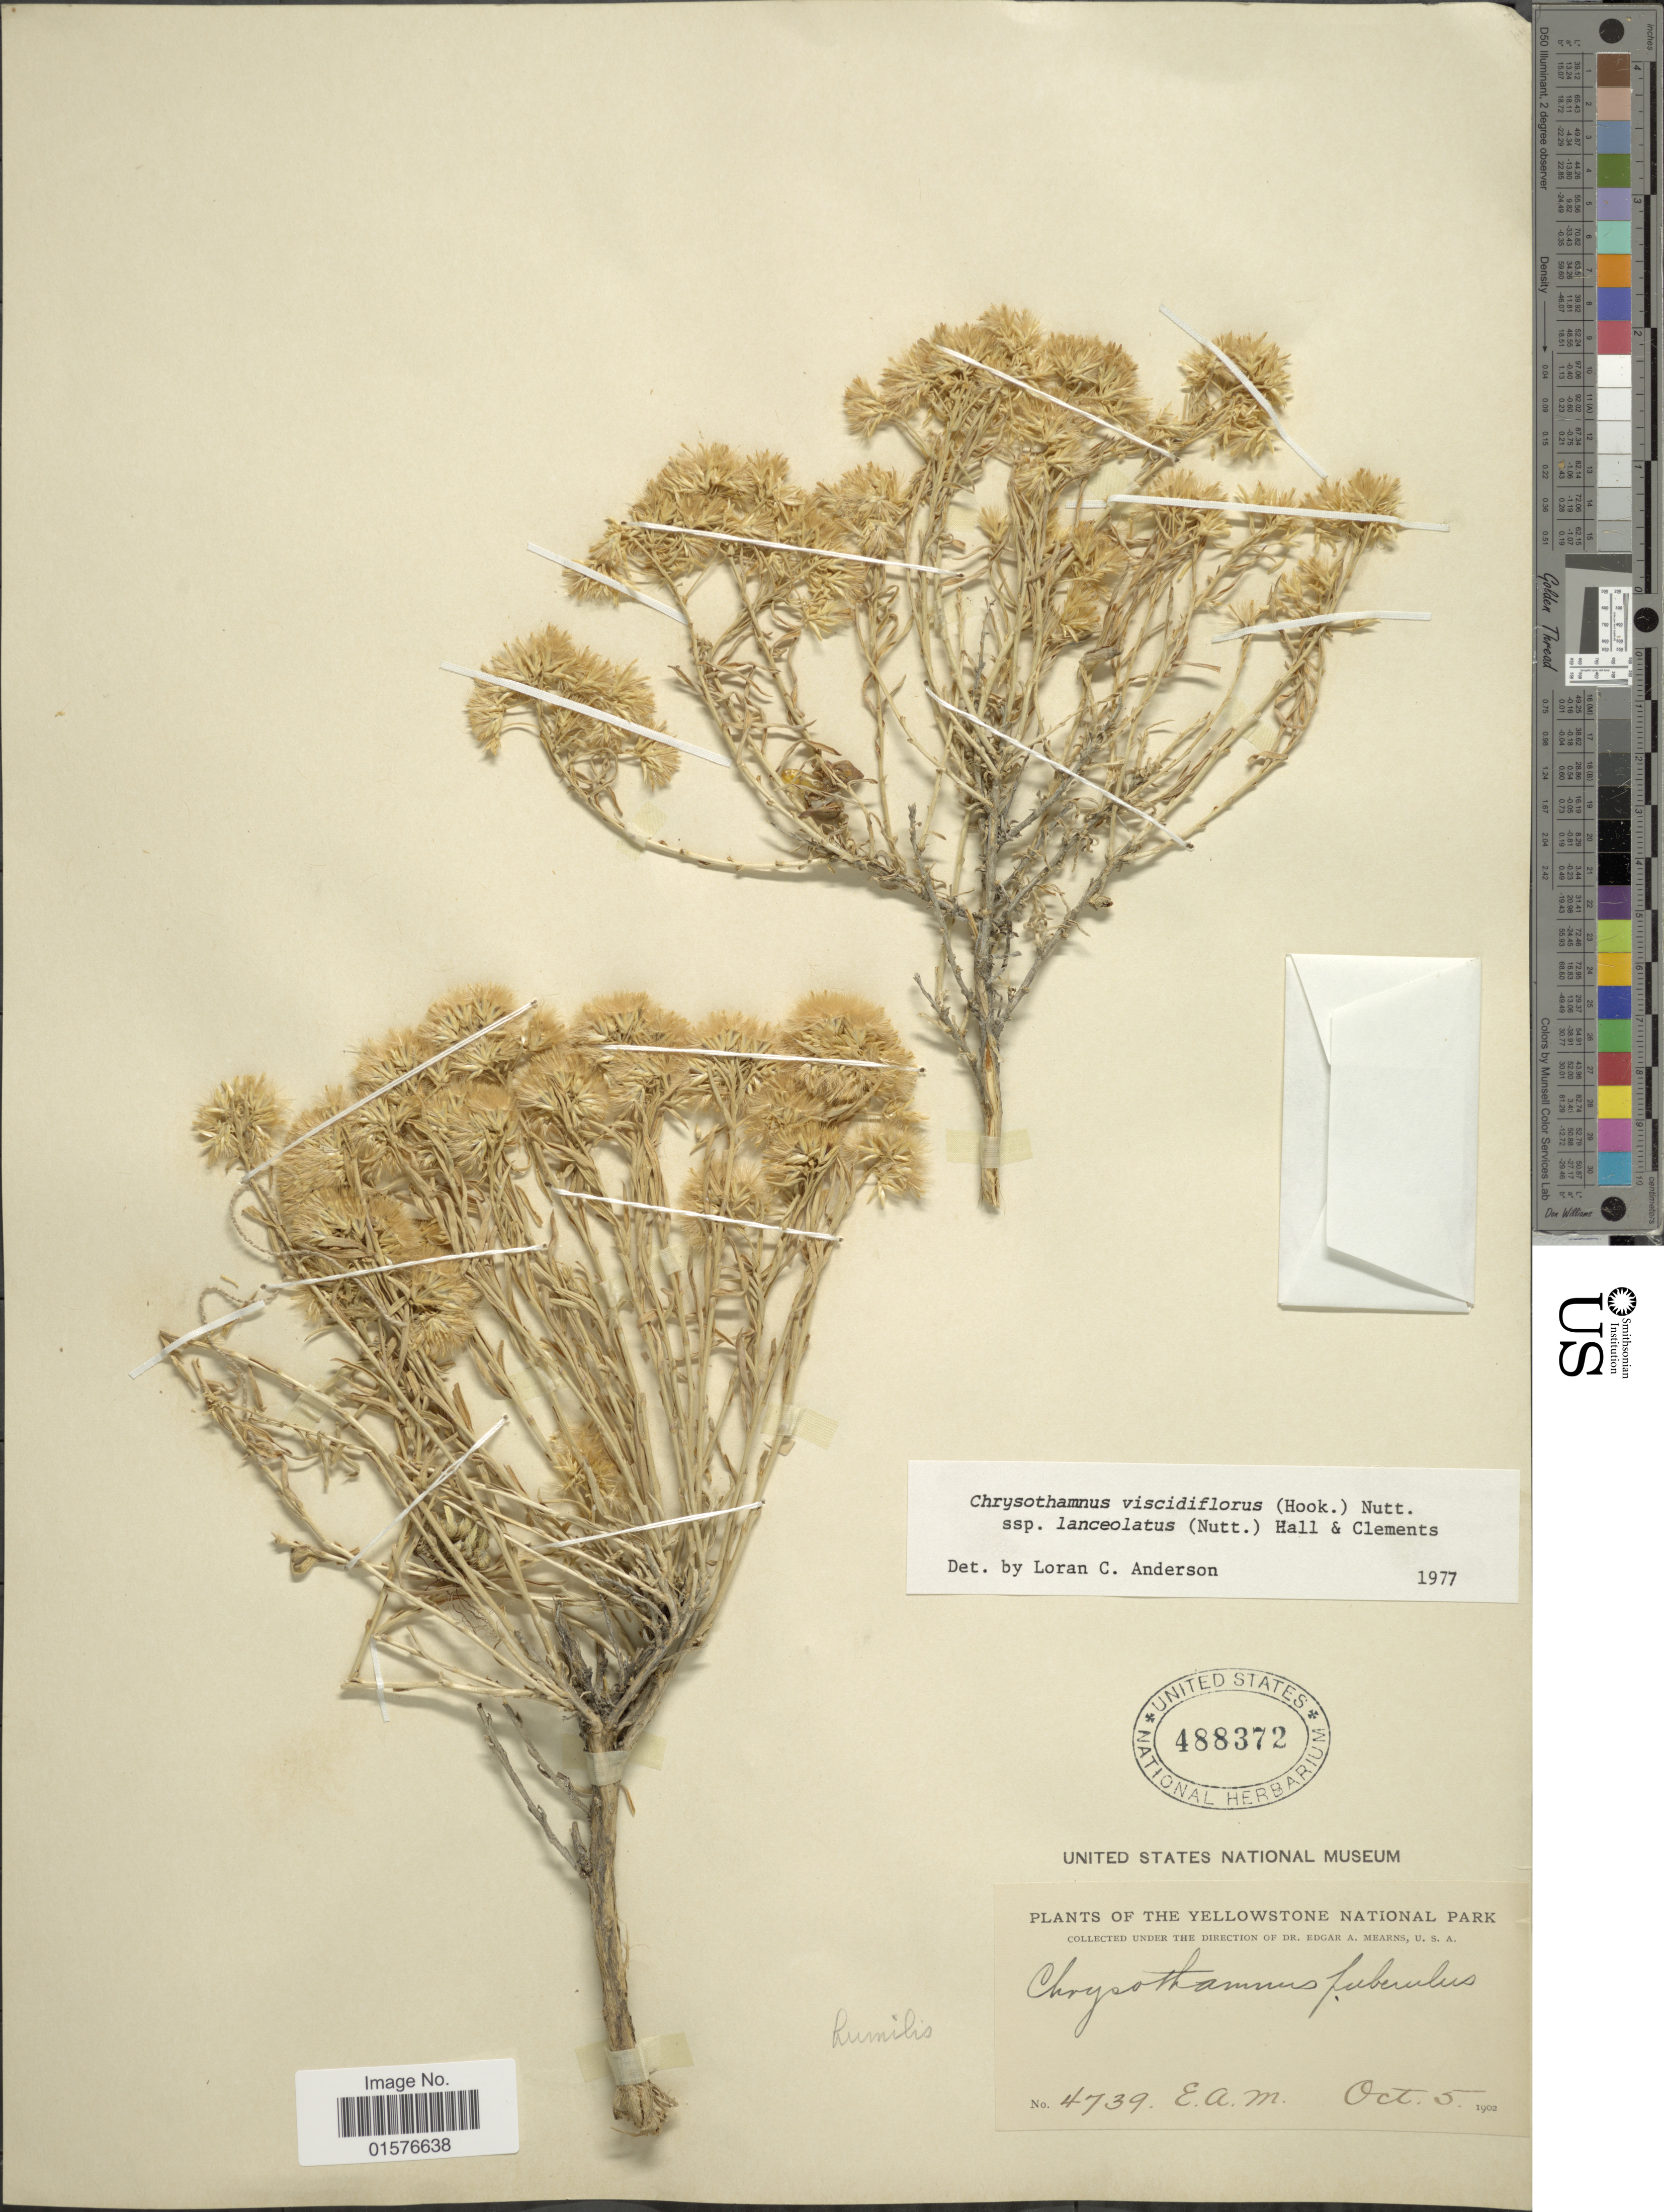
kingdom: Plantae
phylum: Tracheophyta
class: Magnoliopsida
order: Asterales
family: Asteraceae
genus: Chrysothamnus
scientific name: Chrysothamnus viscidiflorus subsp. lanceolatus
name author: (Nutt.) H.M. Hall & Clem.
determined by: Urbatsch, Lowell E., Curator (LSU), Louisiana State University (UNITED STATES)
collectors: E. A. Mearns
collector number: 4739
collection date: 1902-10-05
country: United States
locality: The Yellowstone National Park.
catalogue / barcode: US 488372